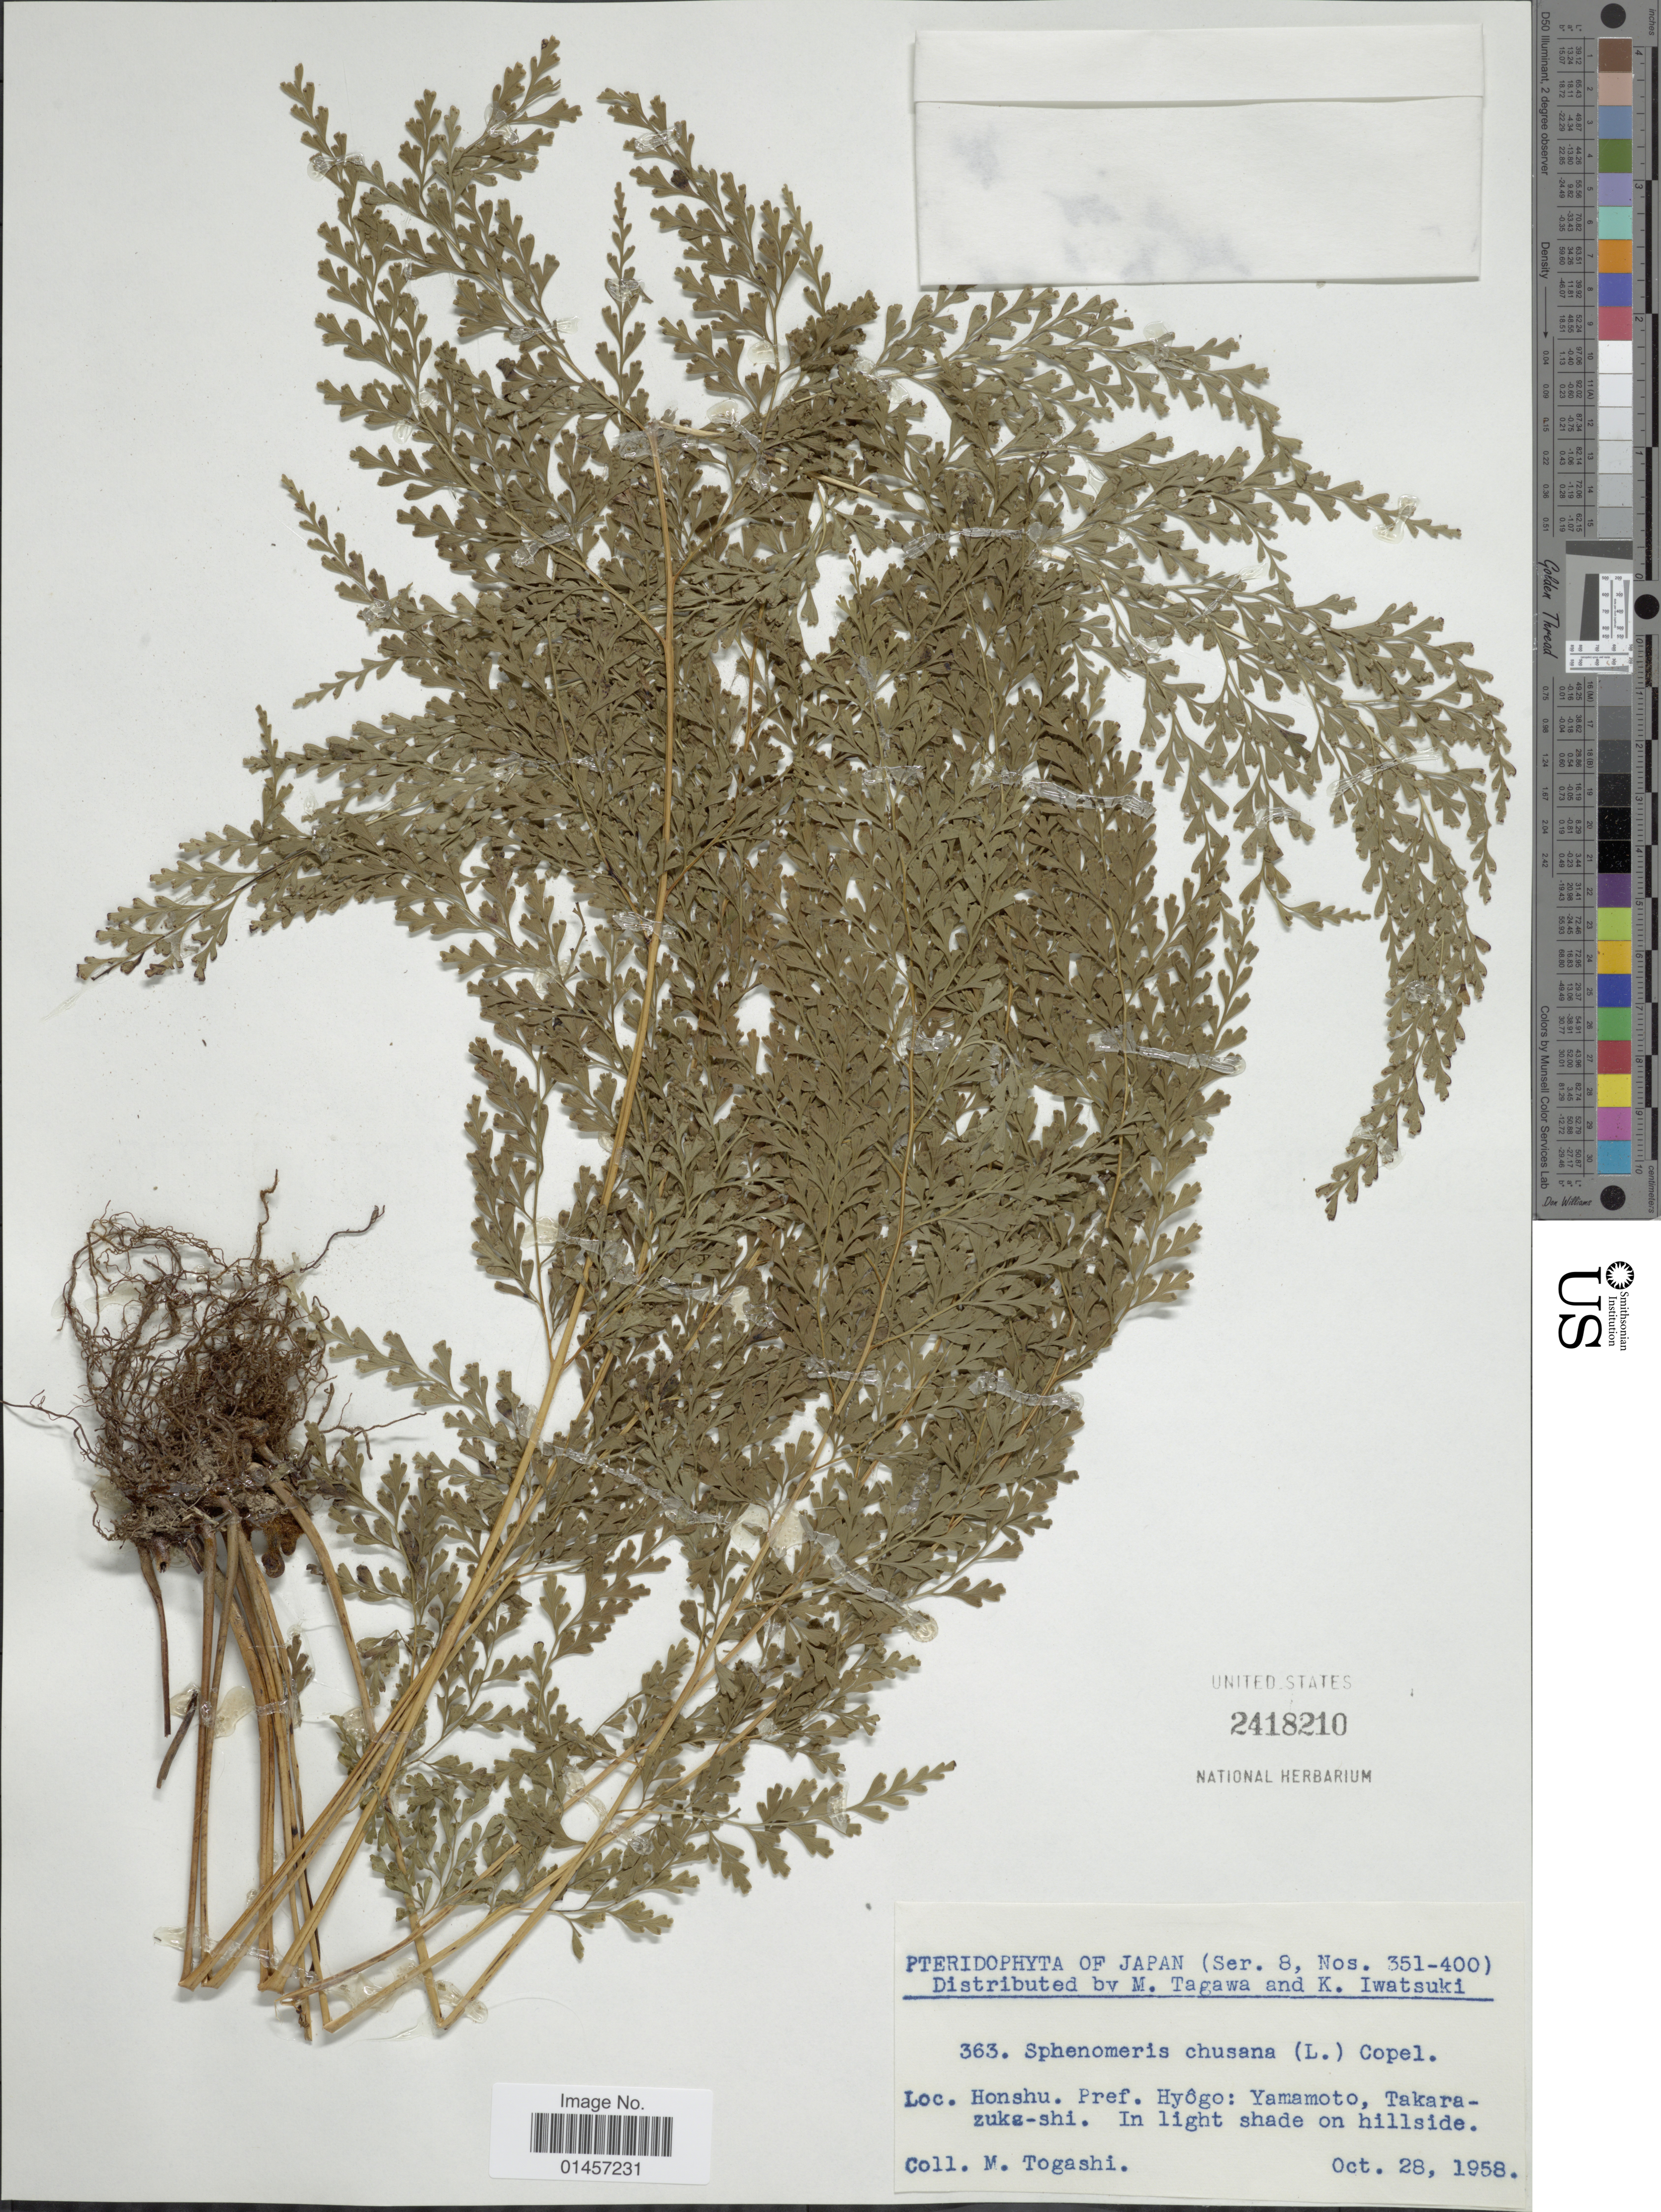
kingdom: Plantae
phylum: Tracheophyta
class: Polypodiopsida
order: Polypodiales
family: Lindsaeaceae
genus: Sphenomeris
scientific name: Sphenomeris chinensis var. chinensis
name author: (L.) Maxon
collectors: M. Togashi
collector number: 363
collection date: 1958-10-28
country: Japan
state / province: Hyogo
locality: Honshu Pref. Hyogo: Yamamoto, Takarazuke-shi, in light shade on hillside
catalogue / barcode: US 2418210